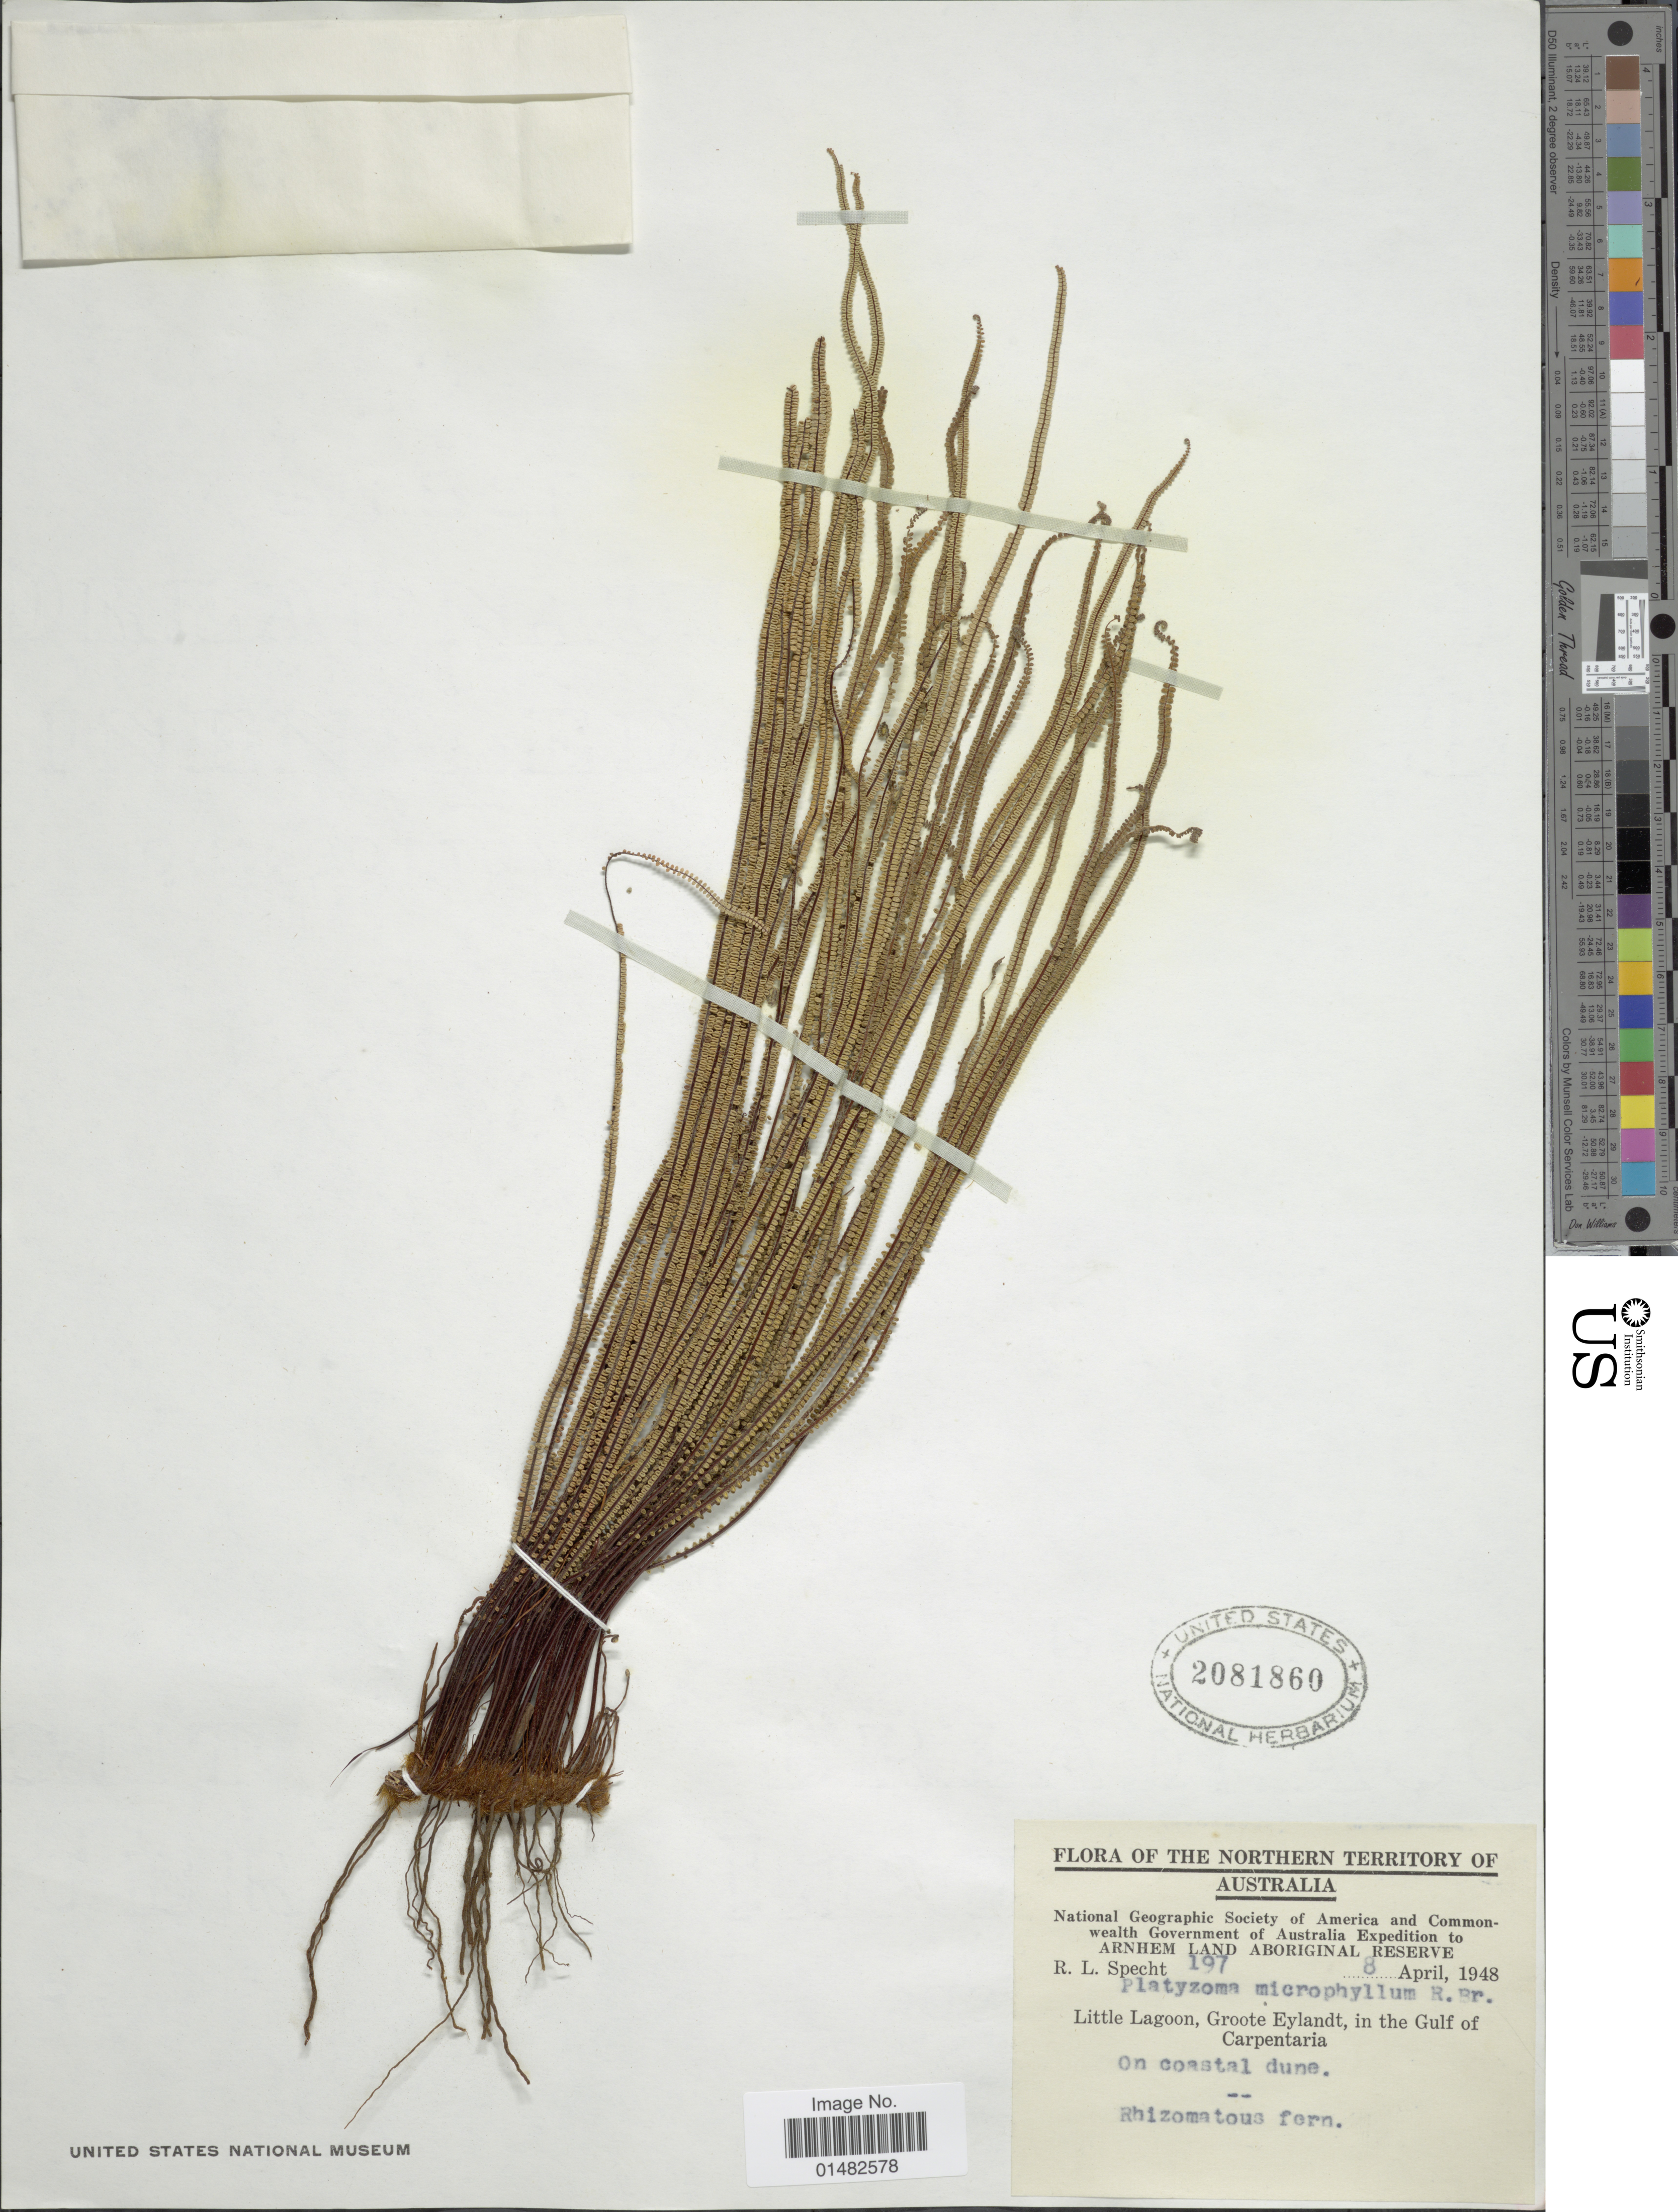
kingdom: Plantae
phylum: Tracheophyta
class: Polypodiopsida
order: Polypodiales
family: Pteridaceae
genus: Pteris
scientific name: Pteris platyzomopsis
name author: Christenh. & H. Schneid.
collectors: R. L. Specht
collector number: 197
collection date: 1948-04-08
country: Australia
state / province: Northern Territory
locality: Little Lagoon, Groote Eylandt, in the Guld of Carpentaria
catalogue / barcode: US 2081860